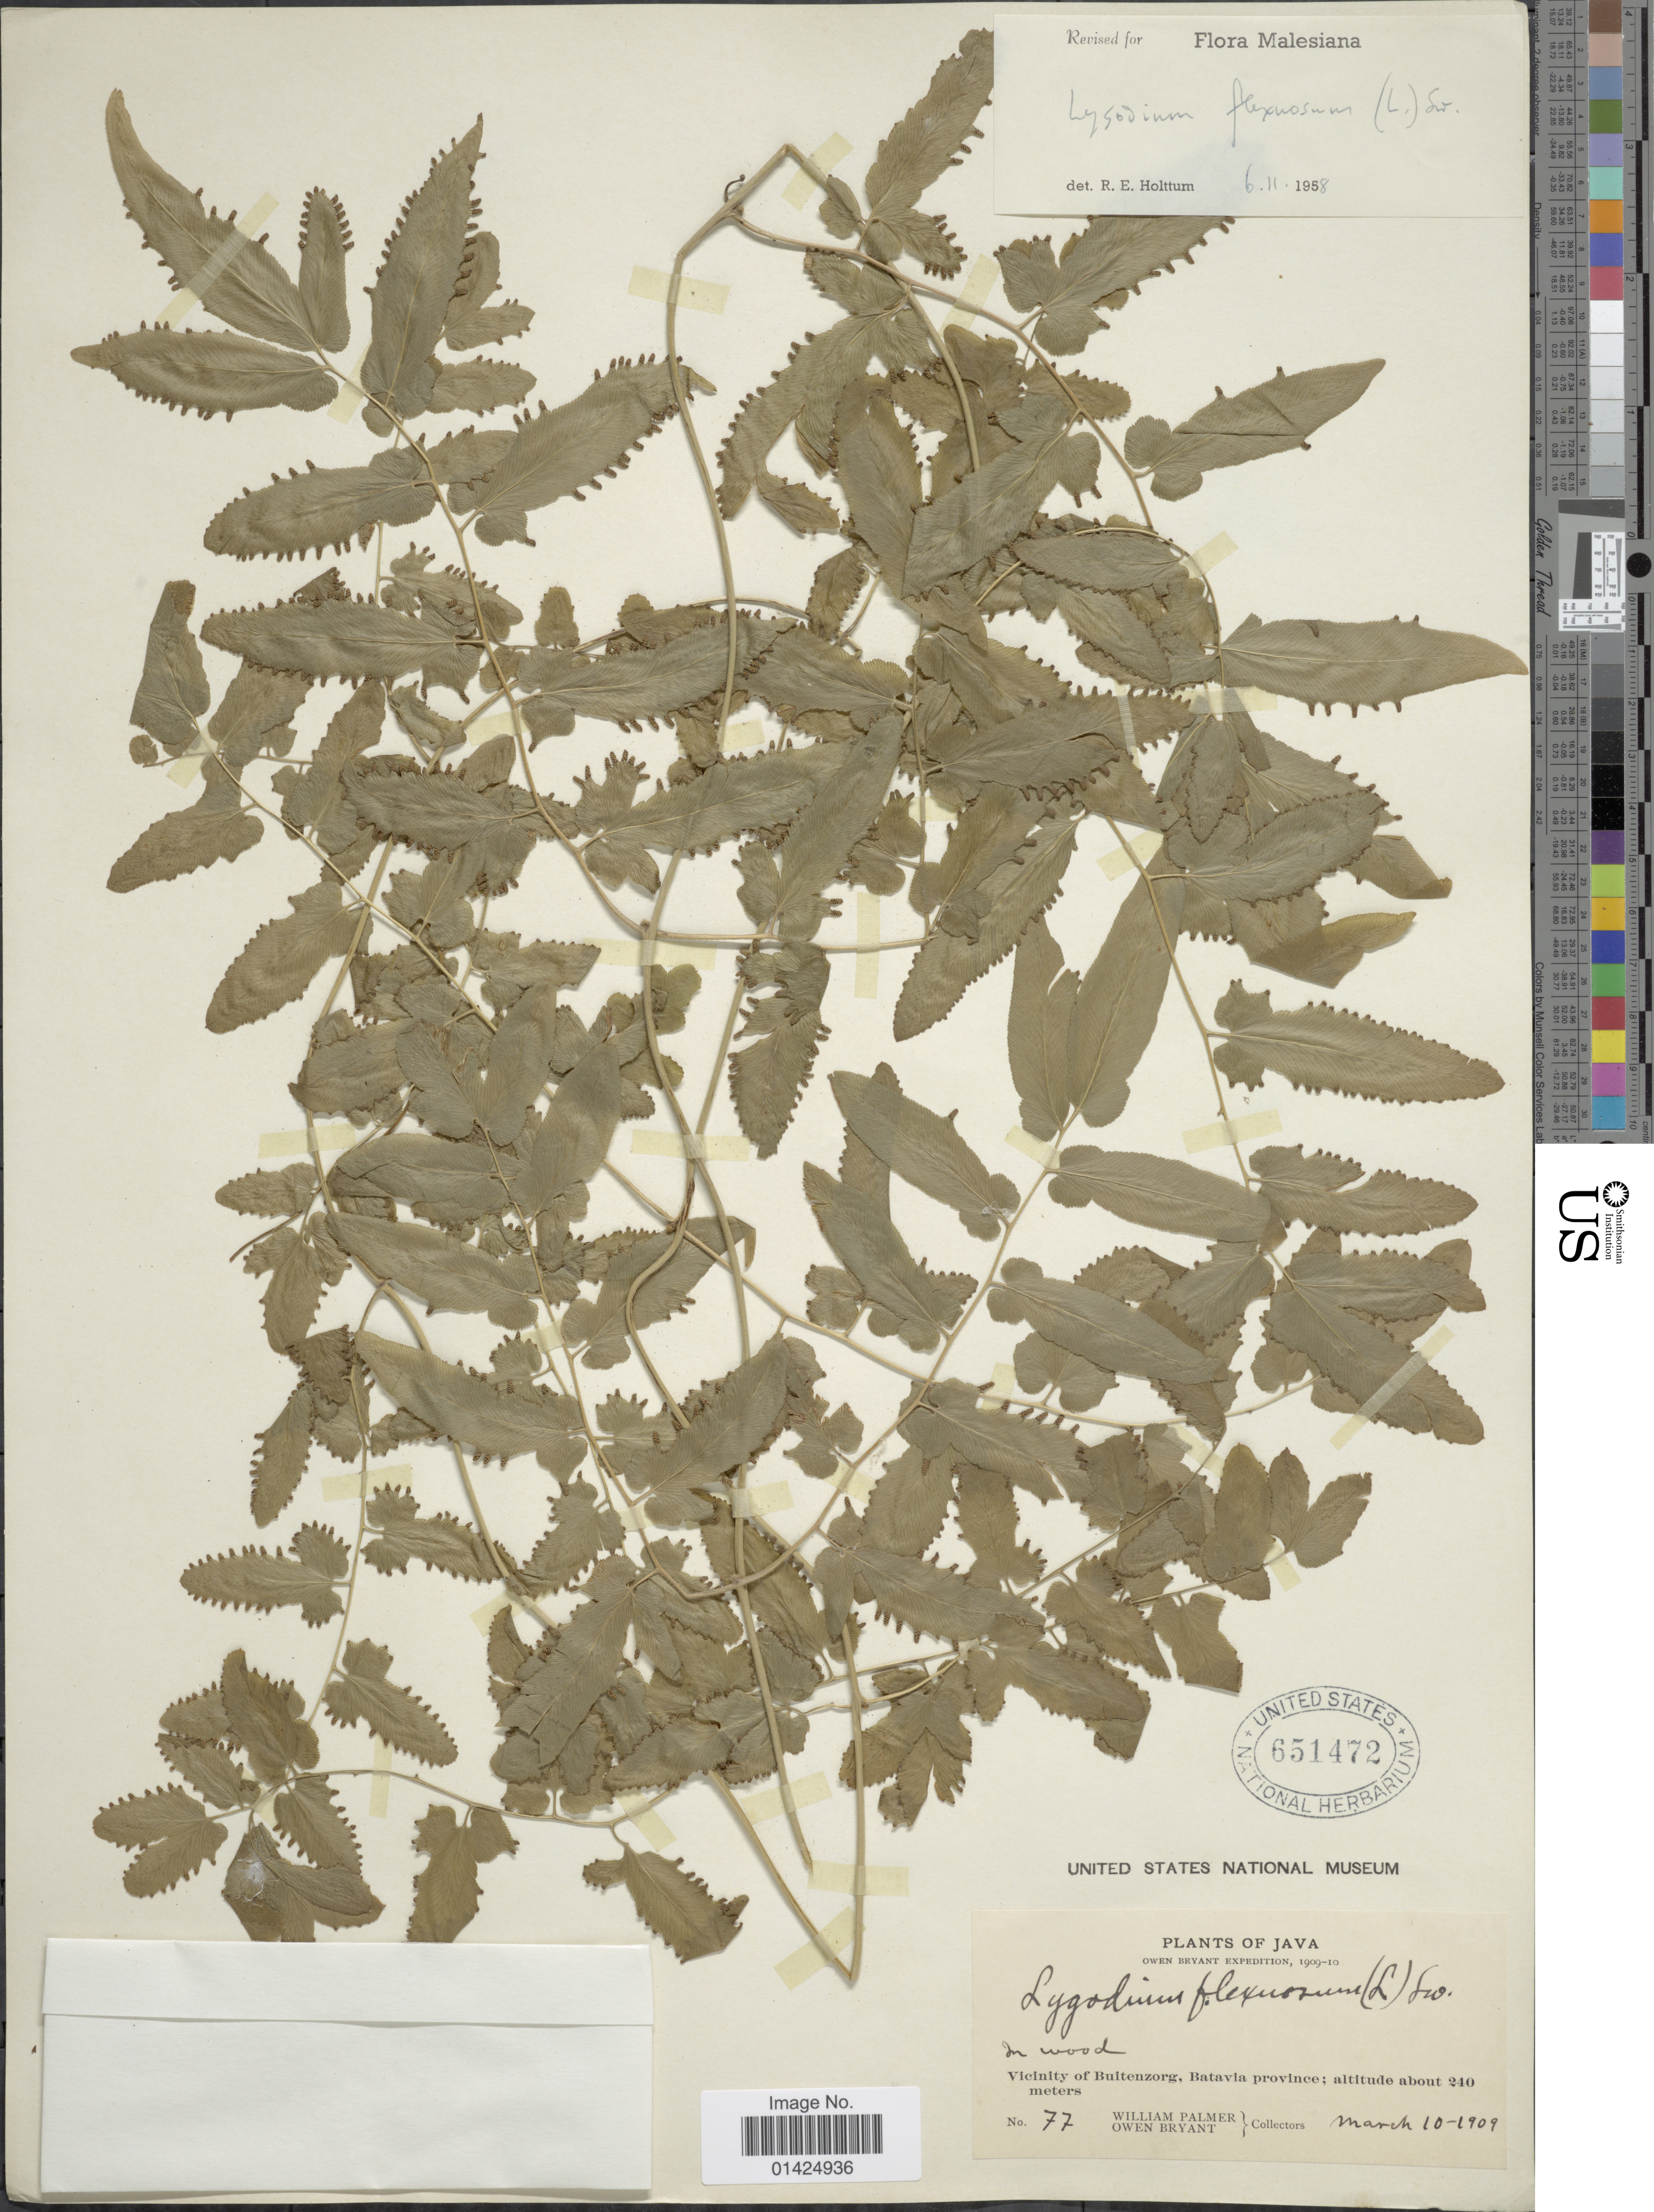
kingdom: Plantae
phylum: Tracheophyta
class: Polypodiopsida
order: Schizaeales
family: Lygodiaceae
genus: Lygodium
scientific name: Lygodium flexuosum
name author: Sw.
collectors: W. Palmer & O. Bryant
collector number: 77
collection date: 1909-03-10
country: Indonesia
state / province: Java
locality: Vicinity of Buitenzorg, Batavia Province.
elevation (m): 240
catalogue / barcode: US 651472